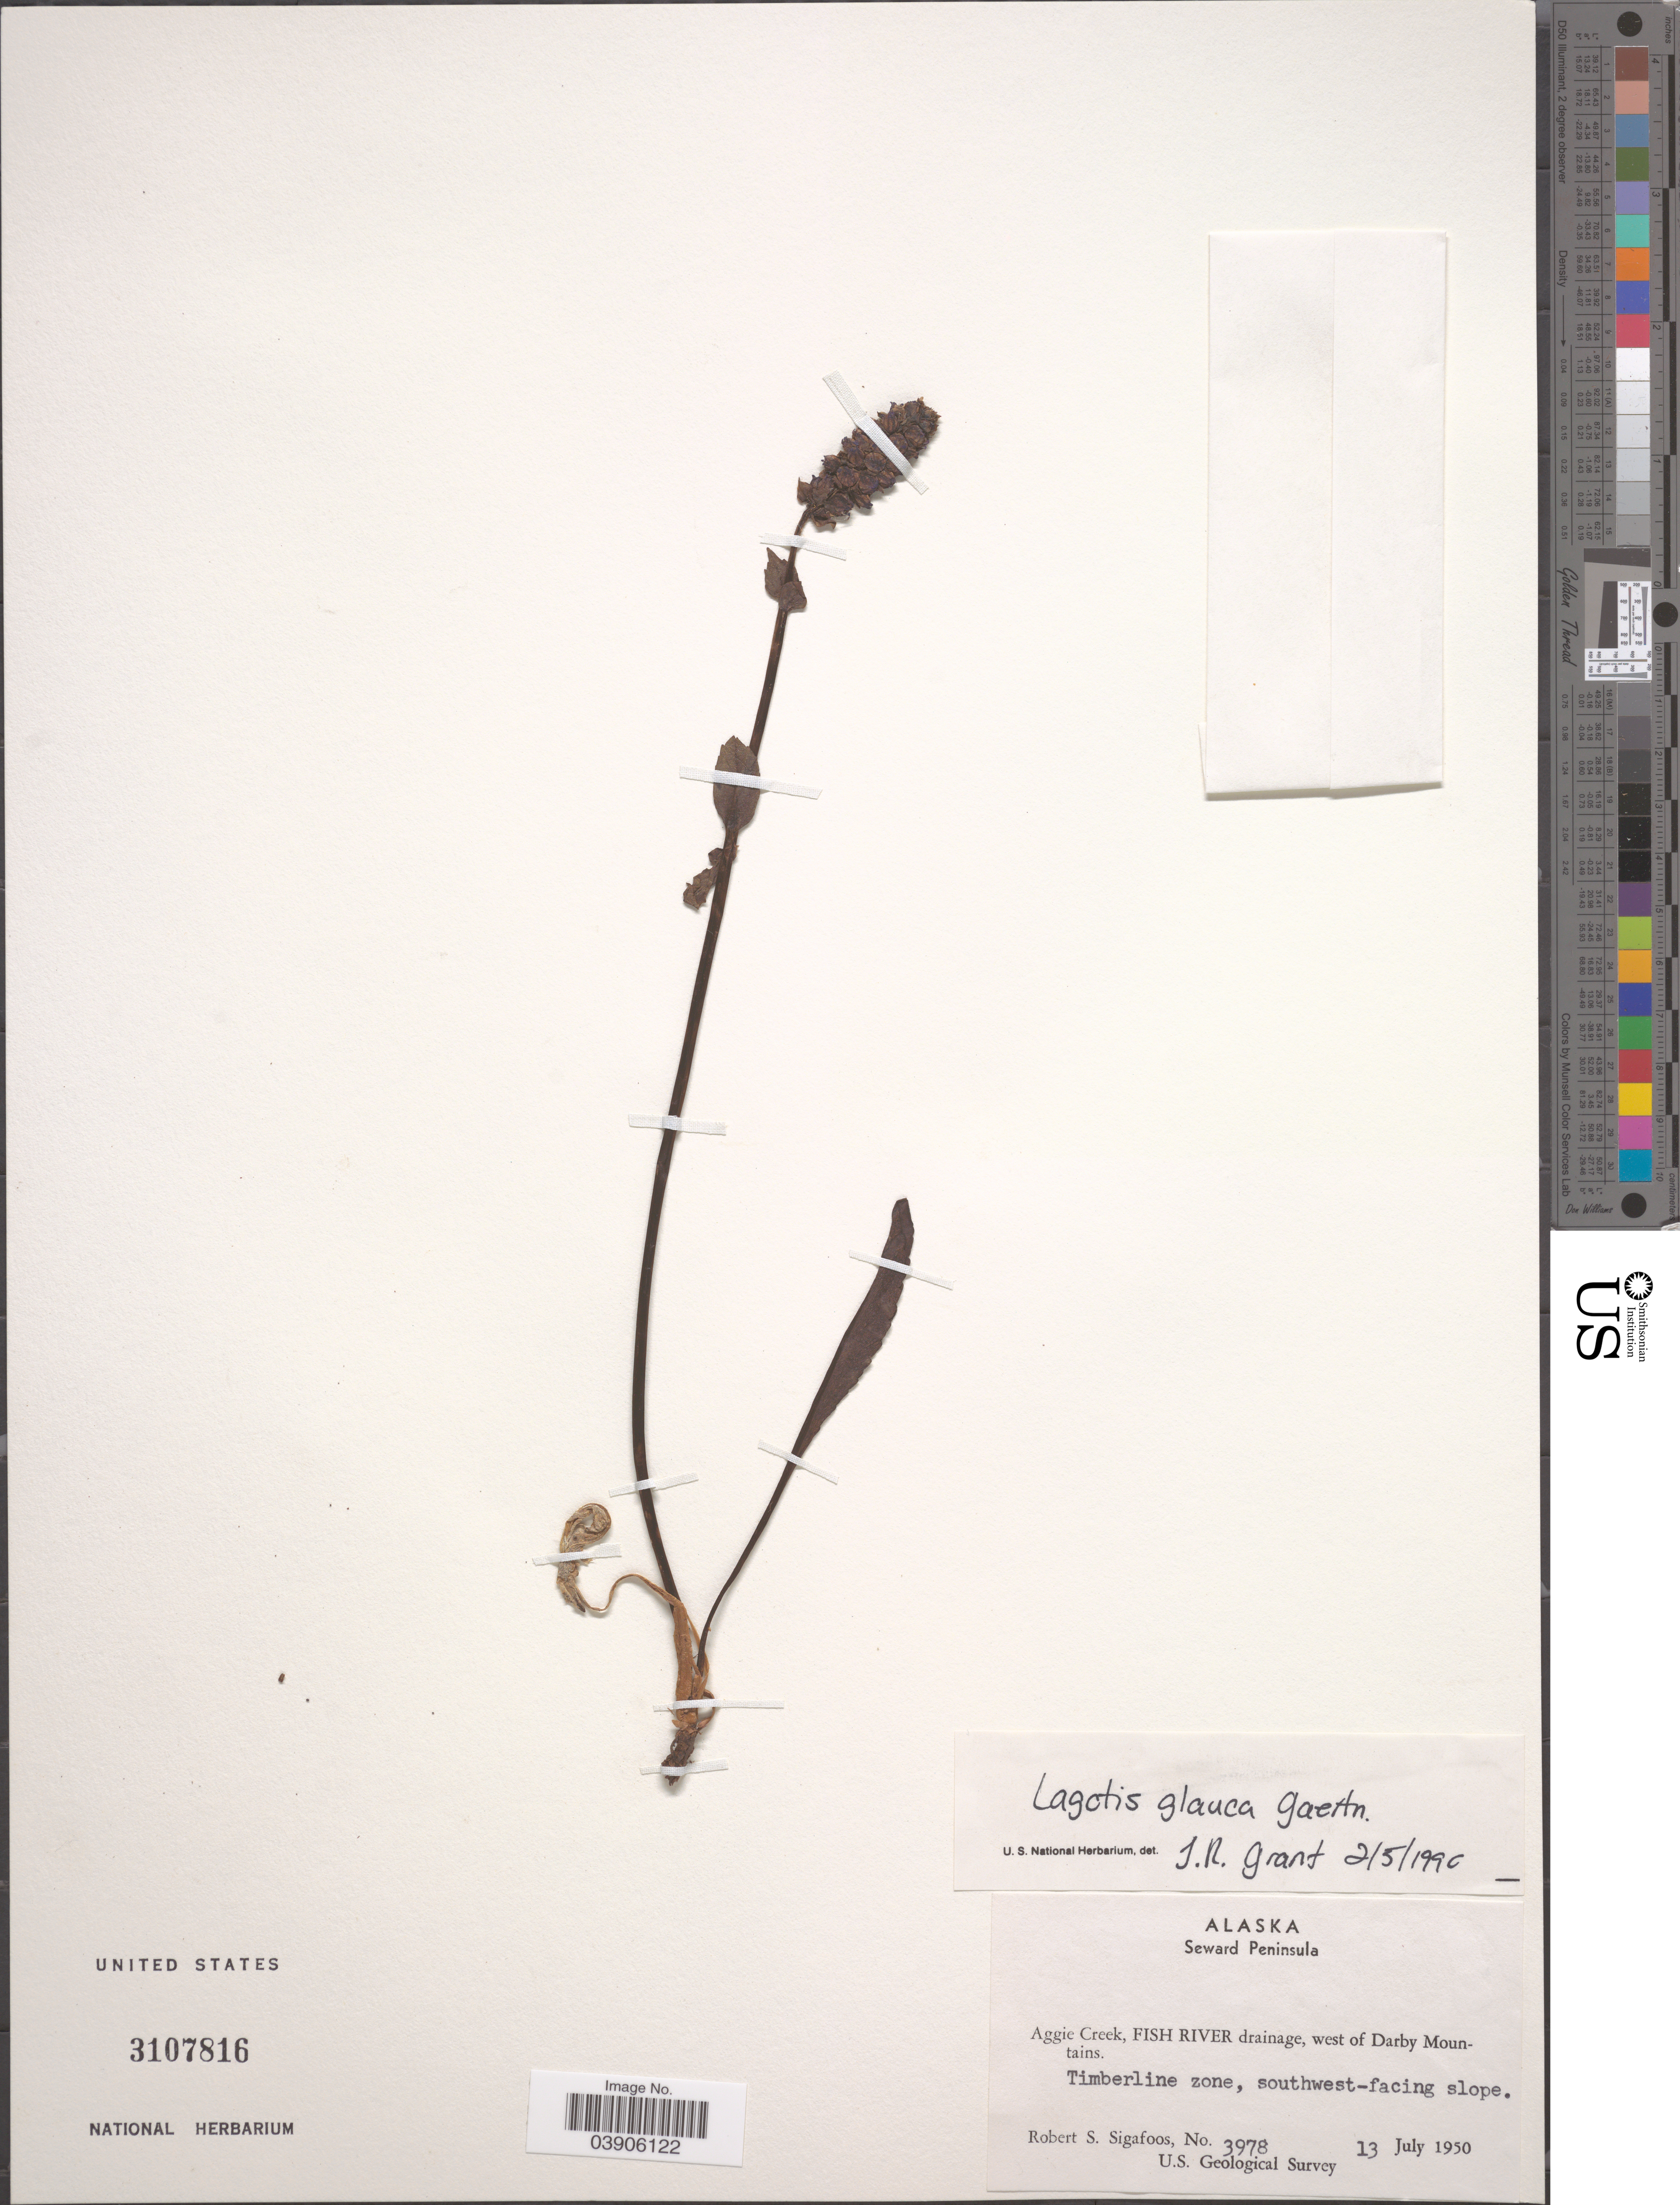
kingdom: Plantae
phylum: Tracheophyta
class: Magnoliopsida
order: Lamiales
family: Plantaginaceae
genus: Lagotis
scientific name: Lagotis glauca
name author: Gaertn.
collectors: R. Sigafoos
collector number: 3978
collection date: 1950-07-13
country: United States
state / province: Alaska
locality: Seward Peninsula. Aggie Creek, Fish River drainage, west of Darby Mountains. Timberline zone, southwest-facing slope.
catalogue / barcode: US 3107816